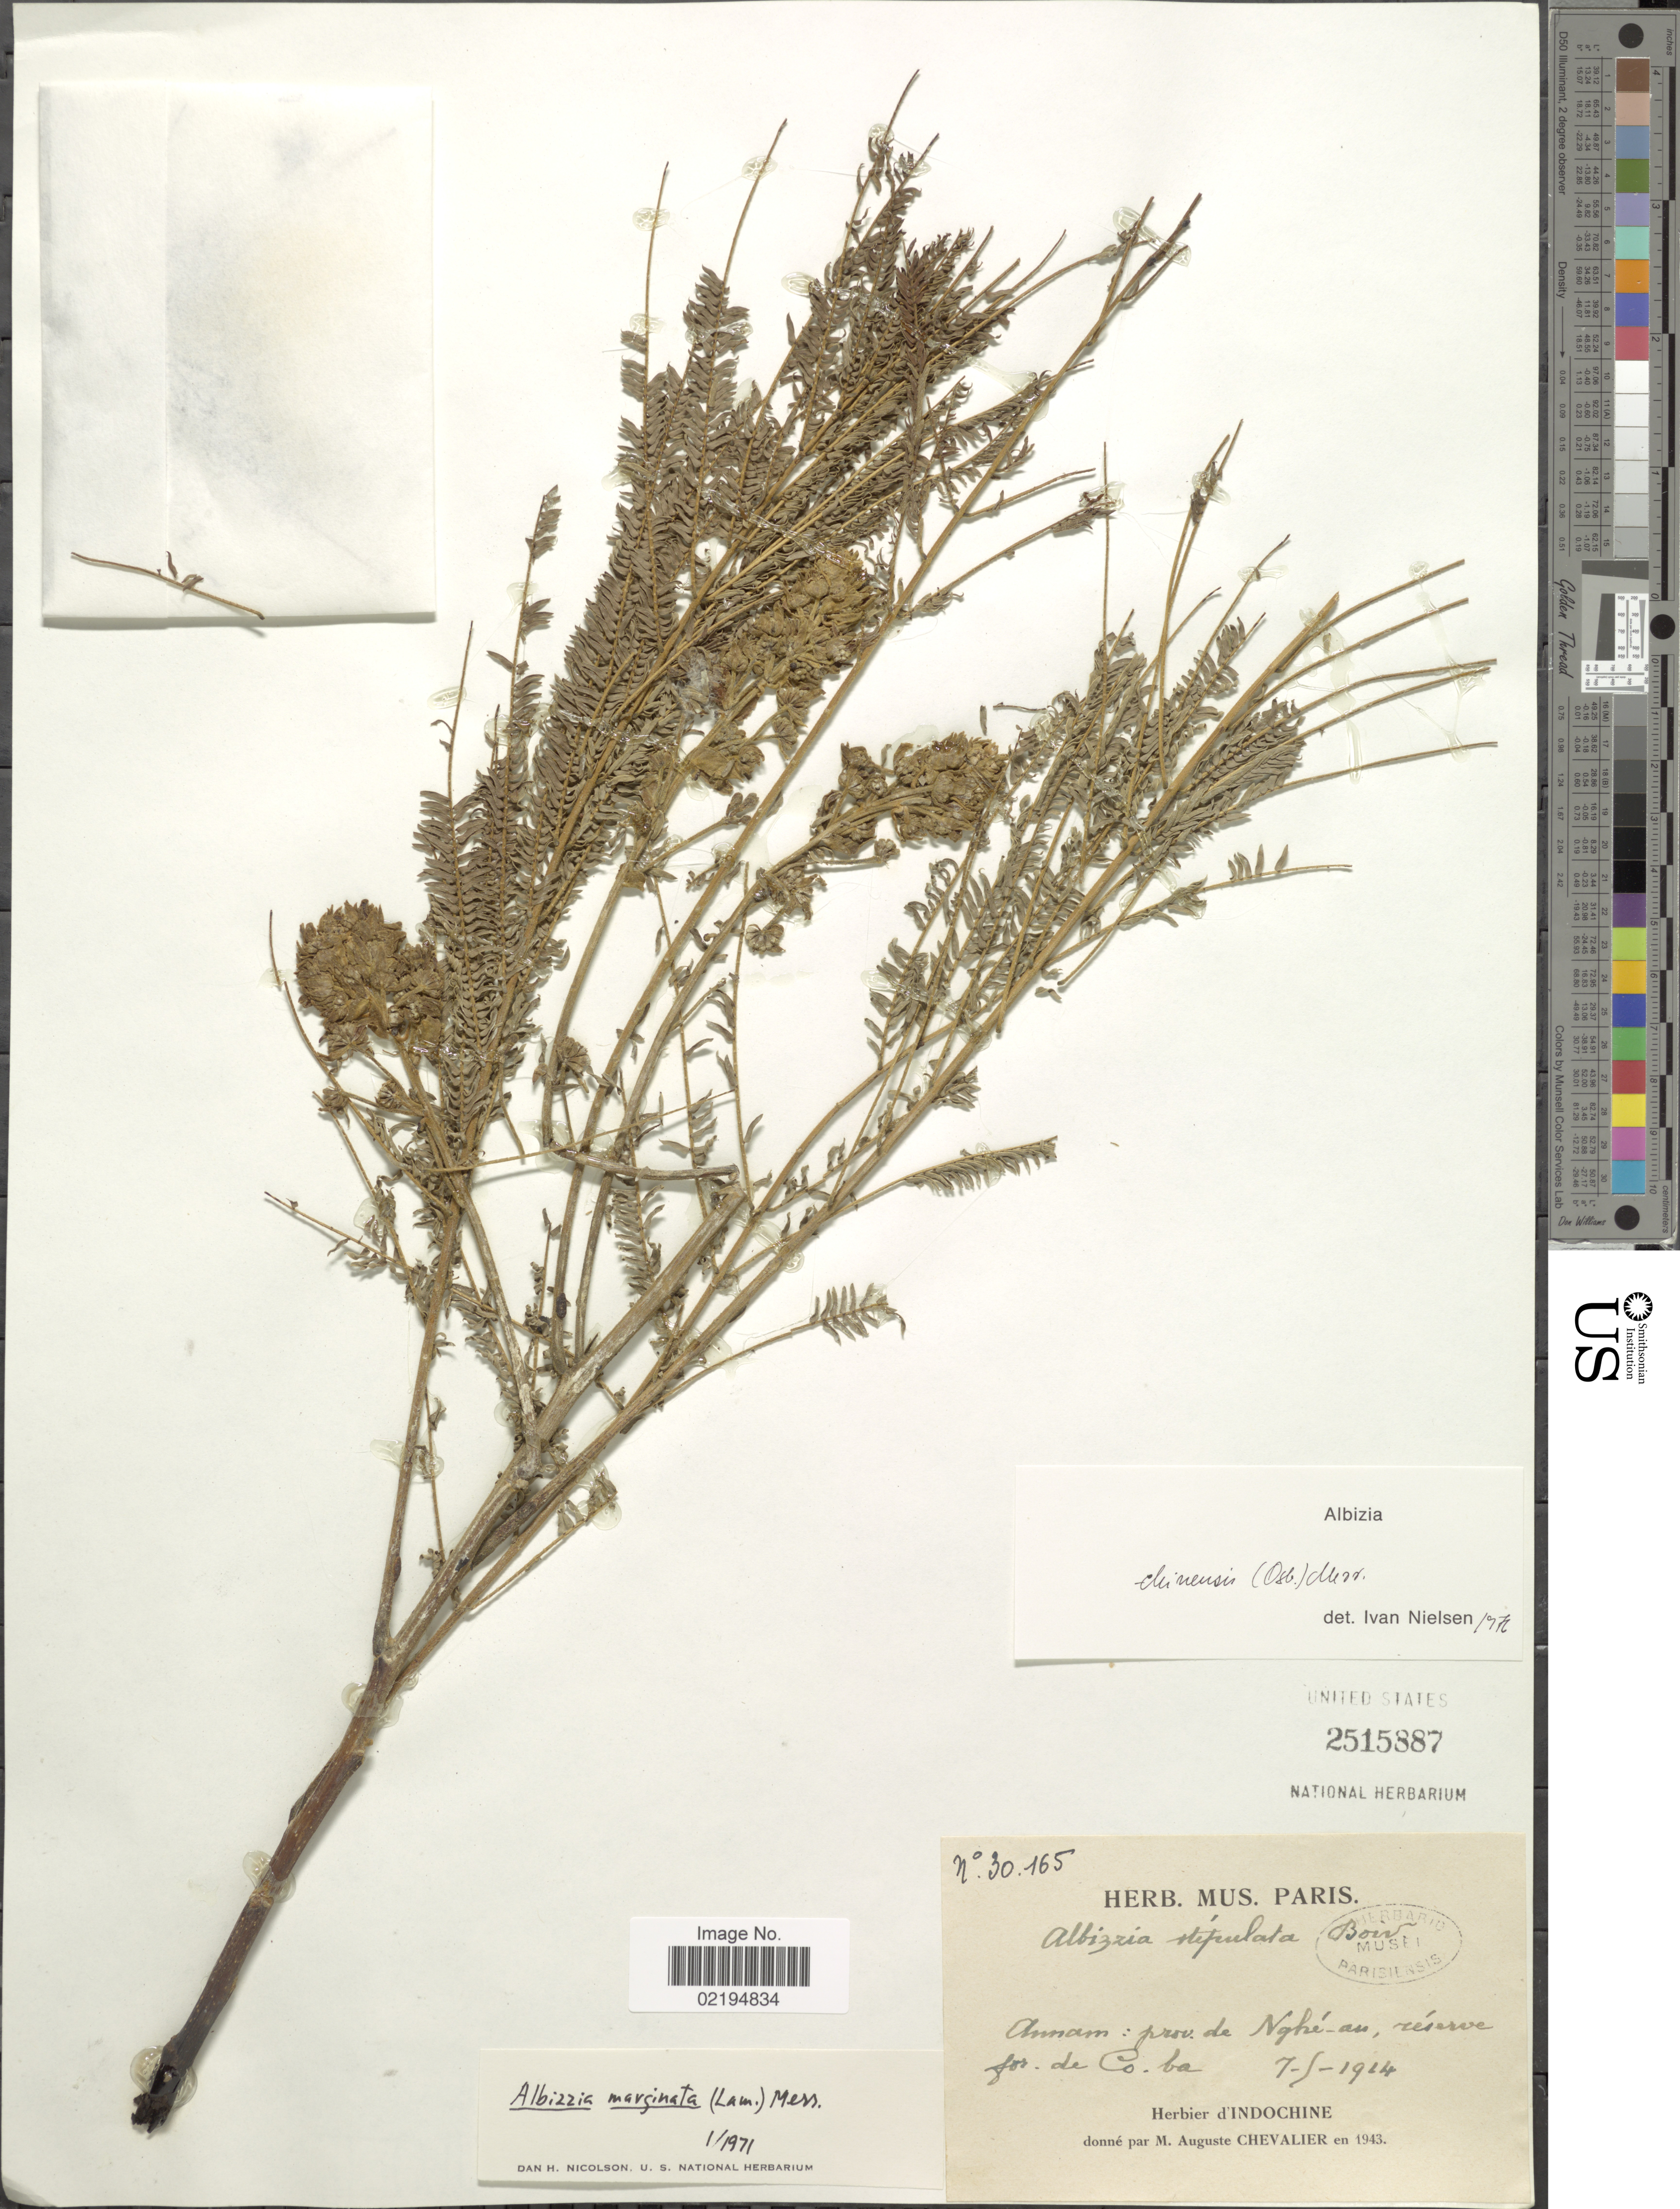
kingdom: Plantae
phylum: Tracheophyta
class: Magnoliopsida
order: Fabales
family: Fabaceae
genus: Albizia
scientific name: Albizia chinensis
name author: (Osbeck) Merr.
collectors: A. J. Chevalier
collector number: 30165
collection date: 1914-09-07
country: Vietnam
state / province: Nghe An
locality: Annam: prov. de Nghe-an, reserve for. de Co. ba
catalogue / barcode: US 2515887